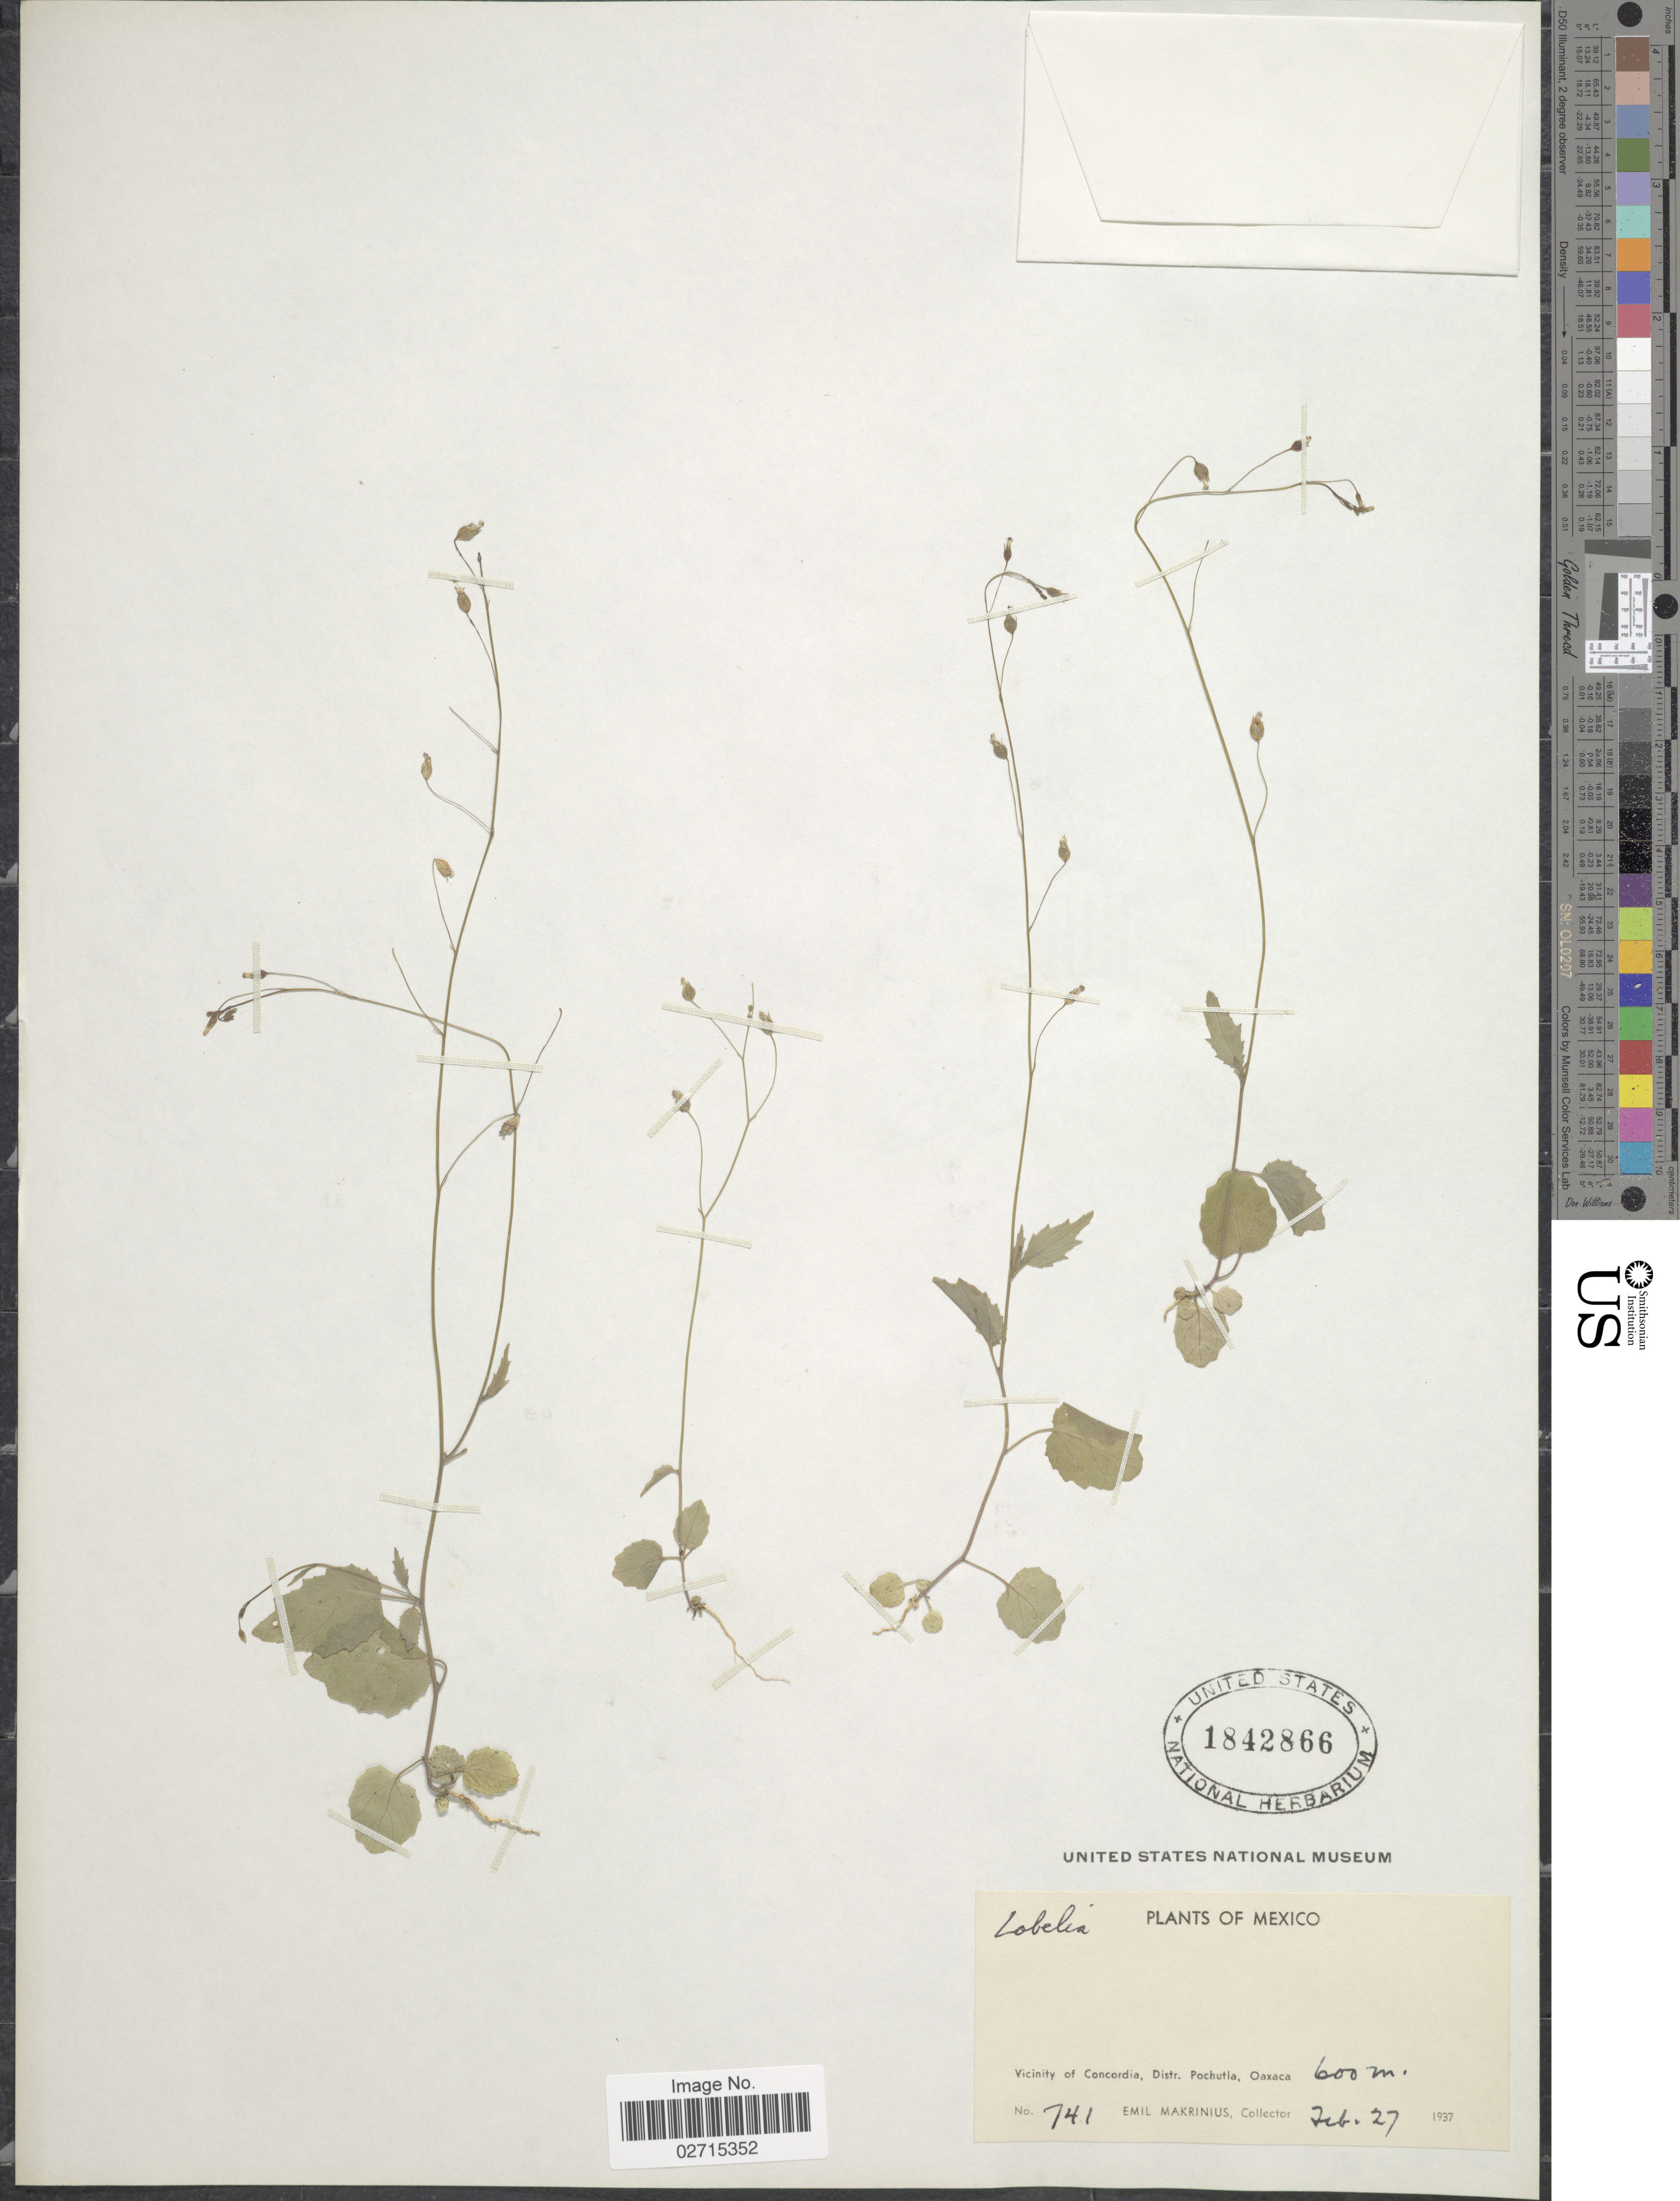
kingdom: Plantae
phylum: Tracheophyta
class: Magnoliopsida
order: Asterales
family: Campanulaceae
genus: Lobelia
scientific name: Lobelia sp.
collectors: E. Makrinius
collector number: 741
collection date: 1937-02-27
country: Mexico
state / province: Oaxaca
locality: Vicinity of Concordia, Distr. Pochutla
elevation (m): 600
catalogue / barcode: US 1842866